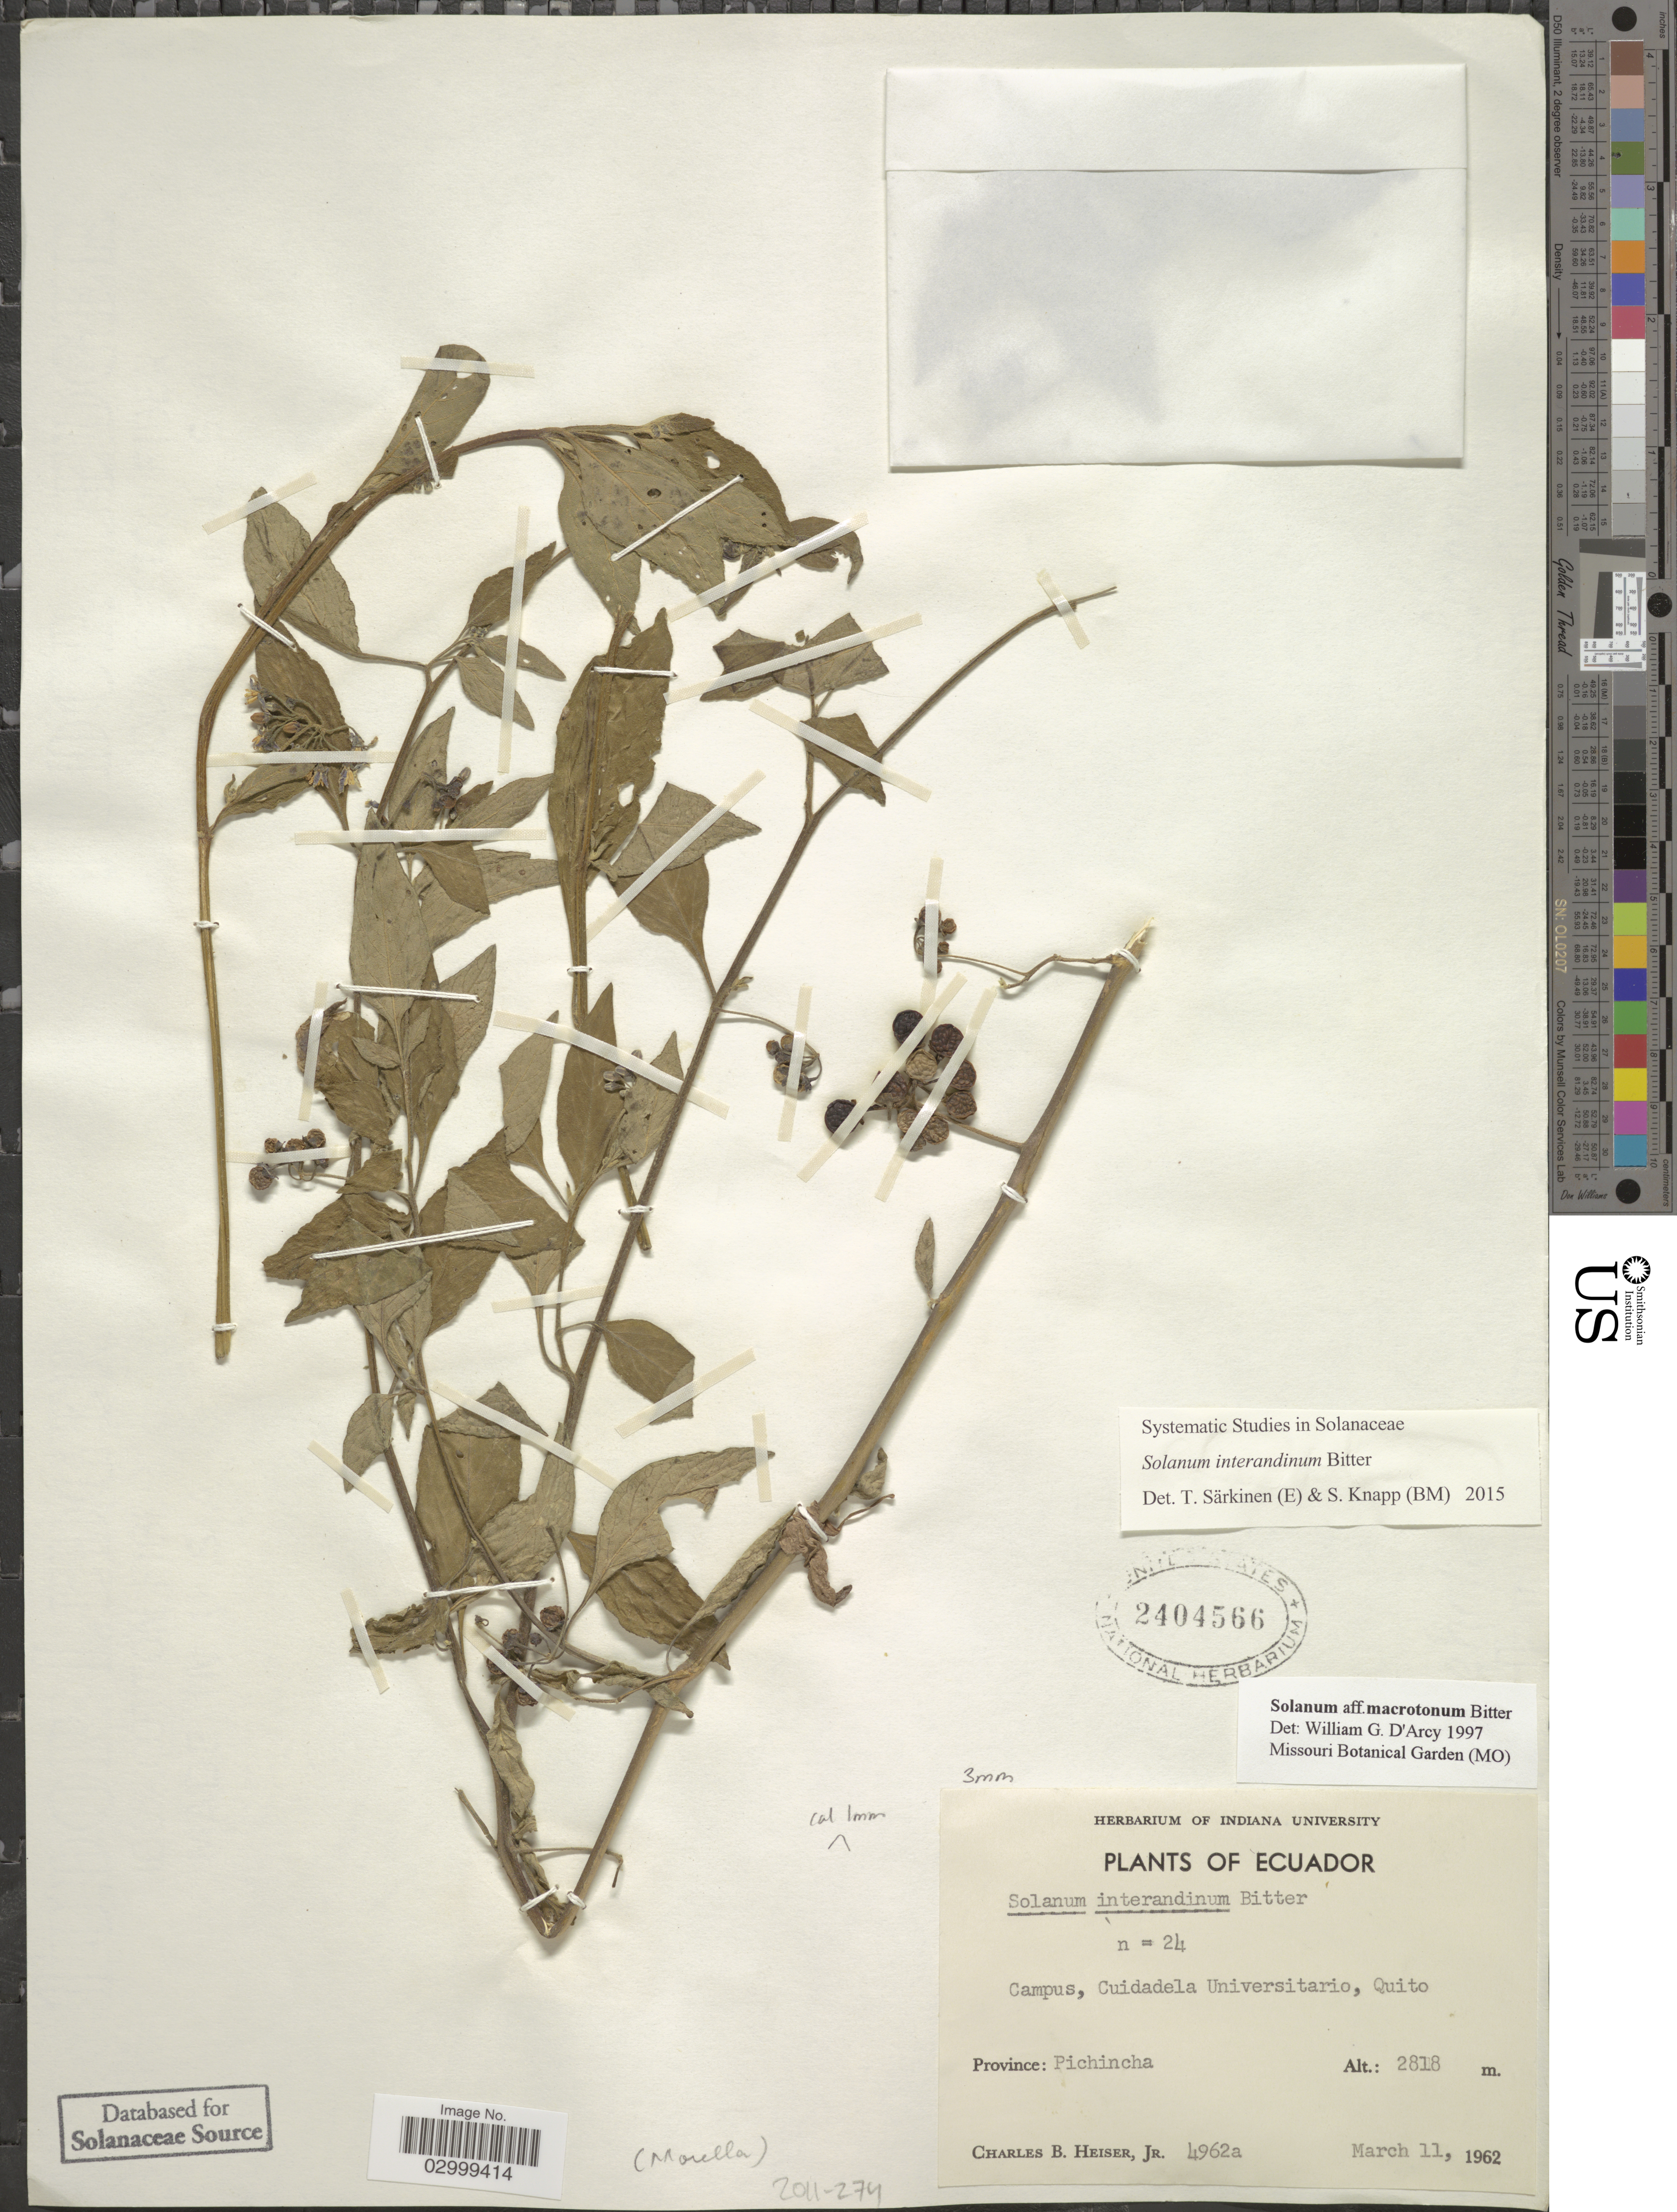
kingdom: Plantae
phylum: Tracheophyta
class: Magnoliopsida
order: Solanales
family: Solanaceae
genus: Solanum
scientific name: Solanum interandinum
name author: Bitter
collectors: C. B. Heiser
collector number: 4962a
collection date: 1962-03-11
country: Ecuador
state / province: Pichincha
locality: Campus, Cuidadela Universitario, Quito.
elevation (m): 2818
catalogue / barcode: US 2404566